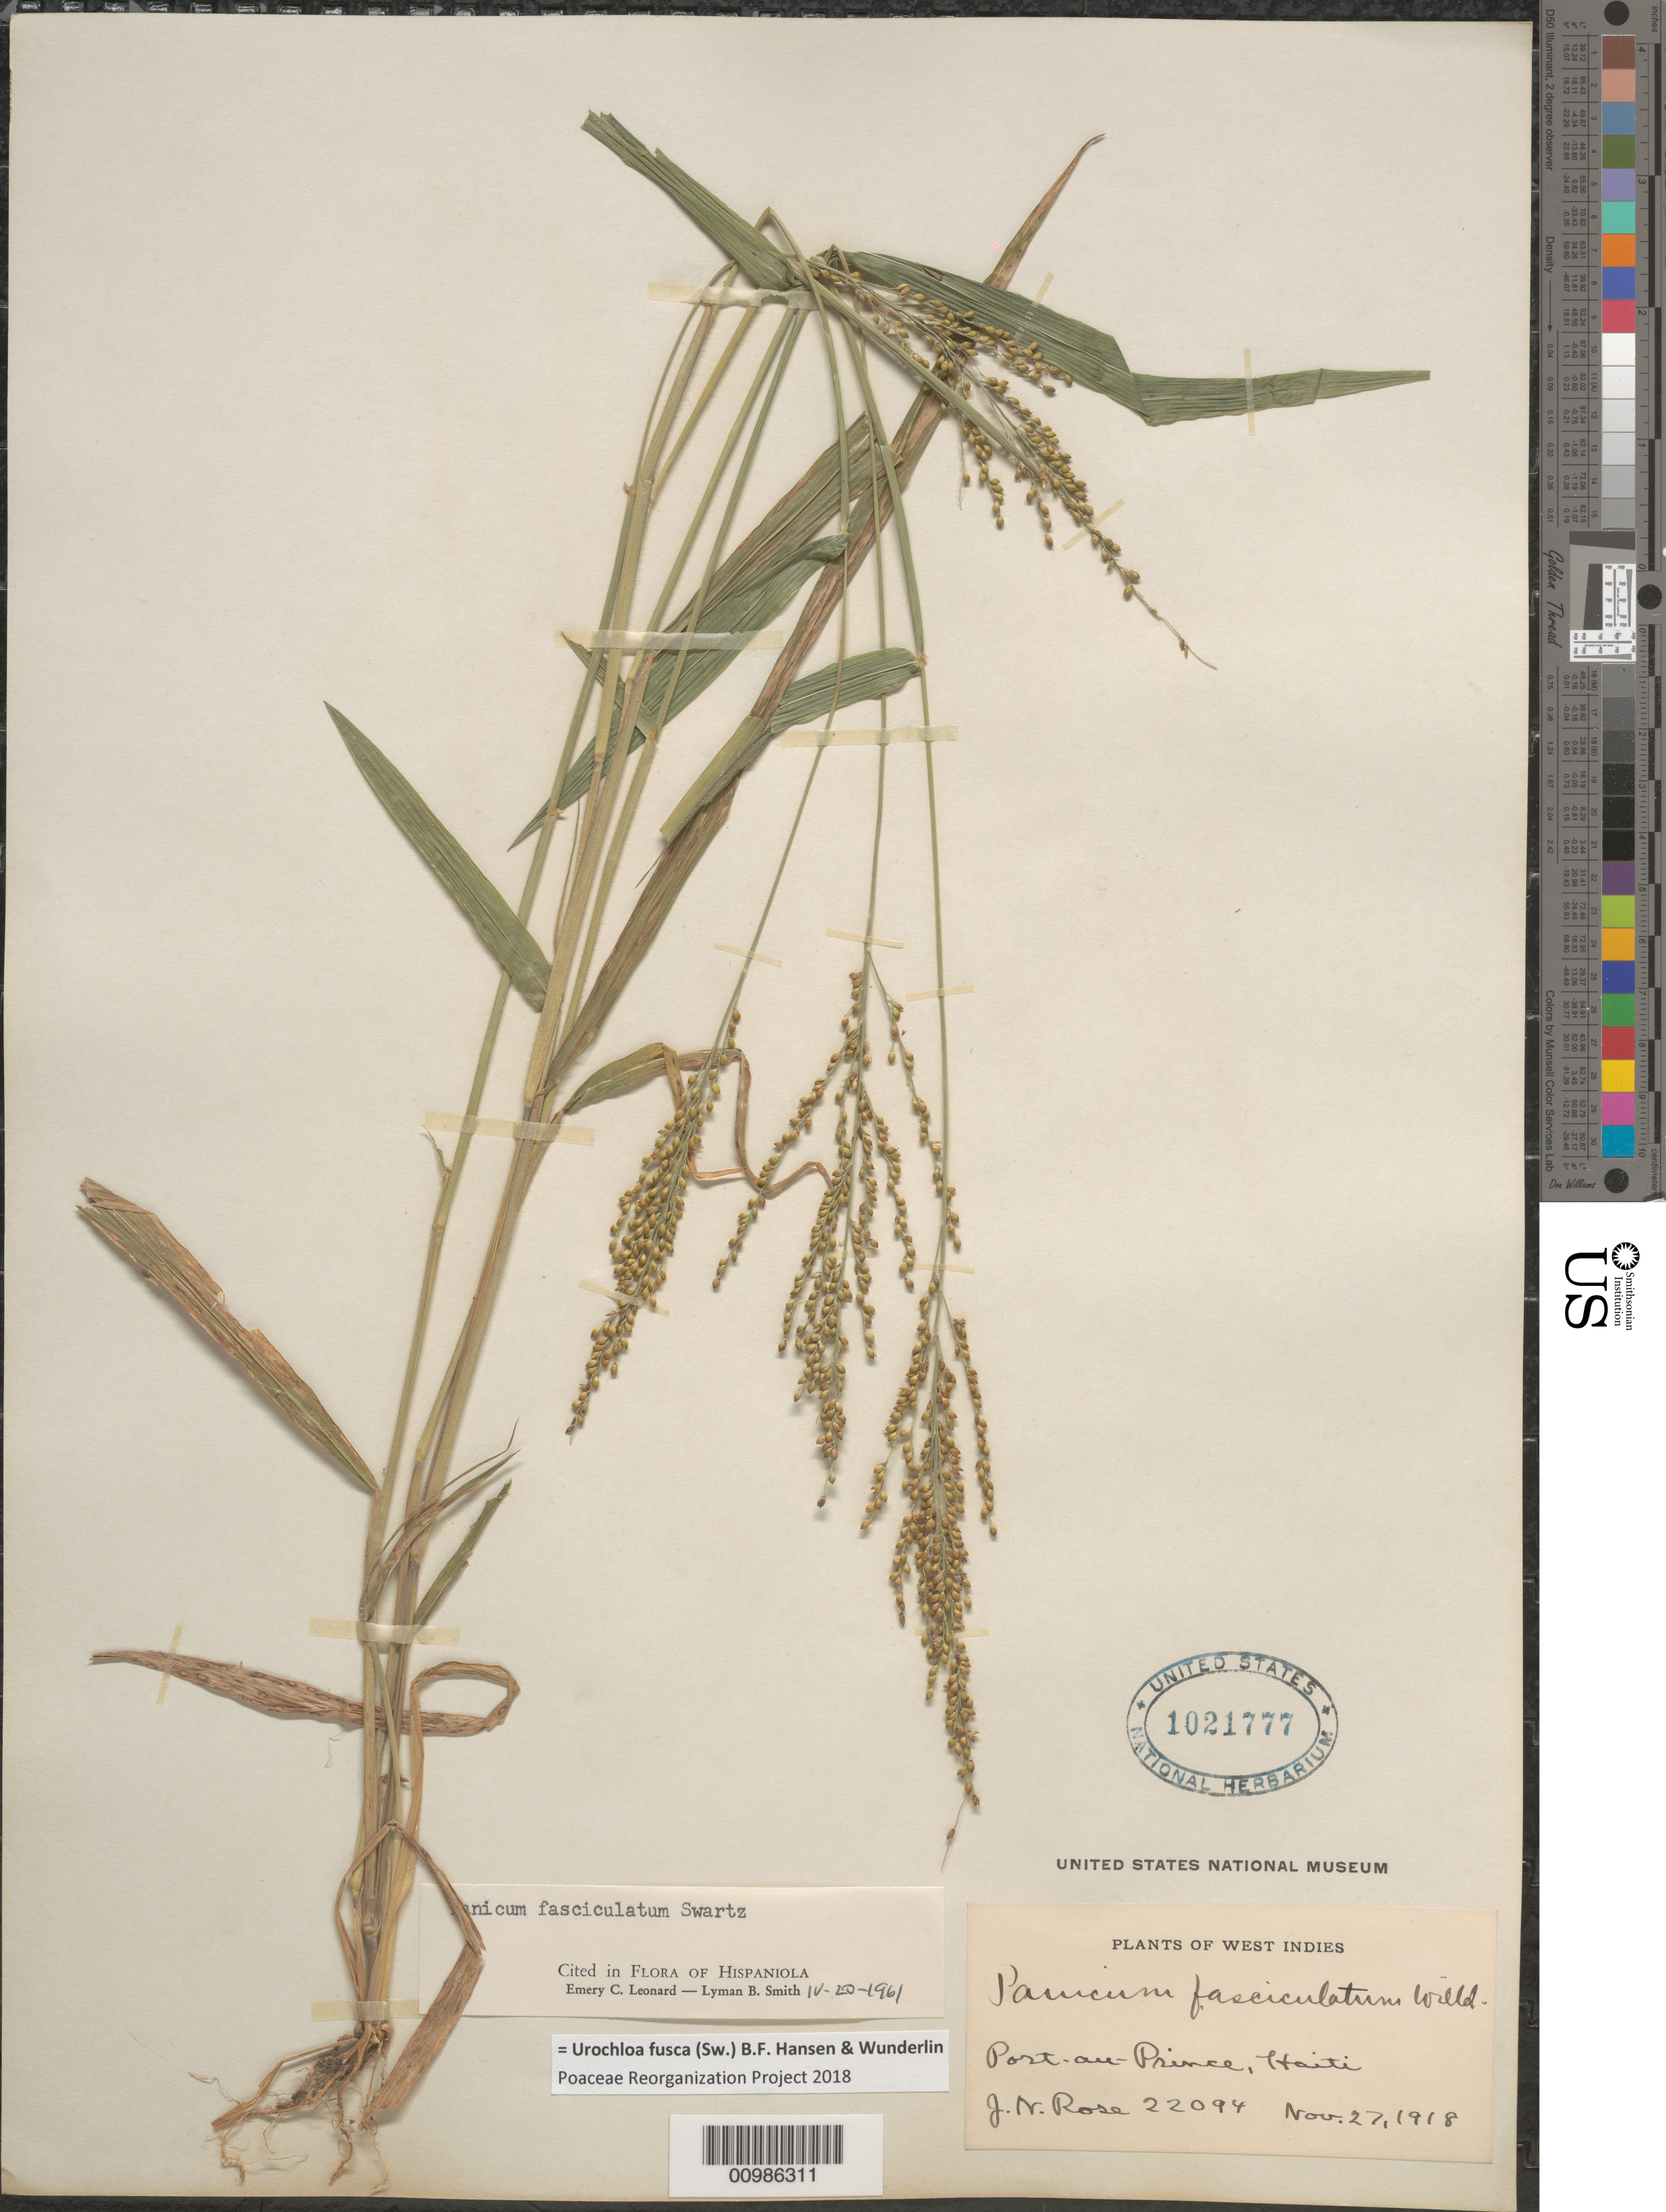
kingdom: Plantae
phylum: Tracheophyta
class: Liliopsida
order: Poales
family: Poaceae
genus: Brachiaria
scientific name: Brachiaria fasciculata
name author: (Sw.) Parodi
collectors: J. N. Rose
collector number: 22094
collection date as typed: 27 Nov 1918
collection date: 1918-11-27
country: Haiti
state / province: Óuest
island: Hispaniola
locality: Port-au-Prince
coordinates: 0 N, 0 E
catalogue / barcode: US 1021777